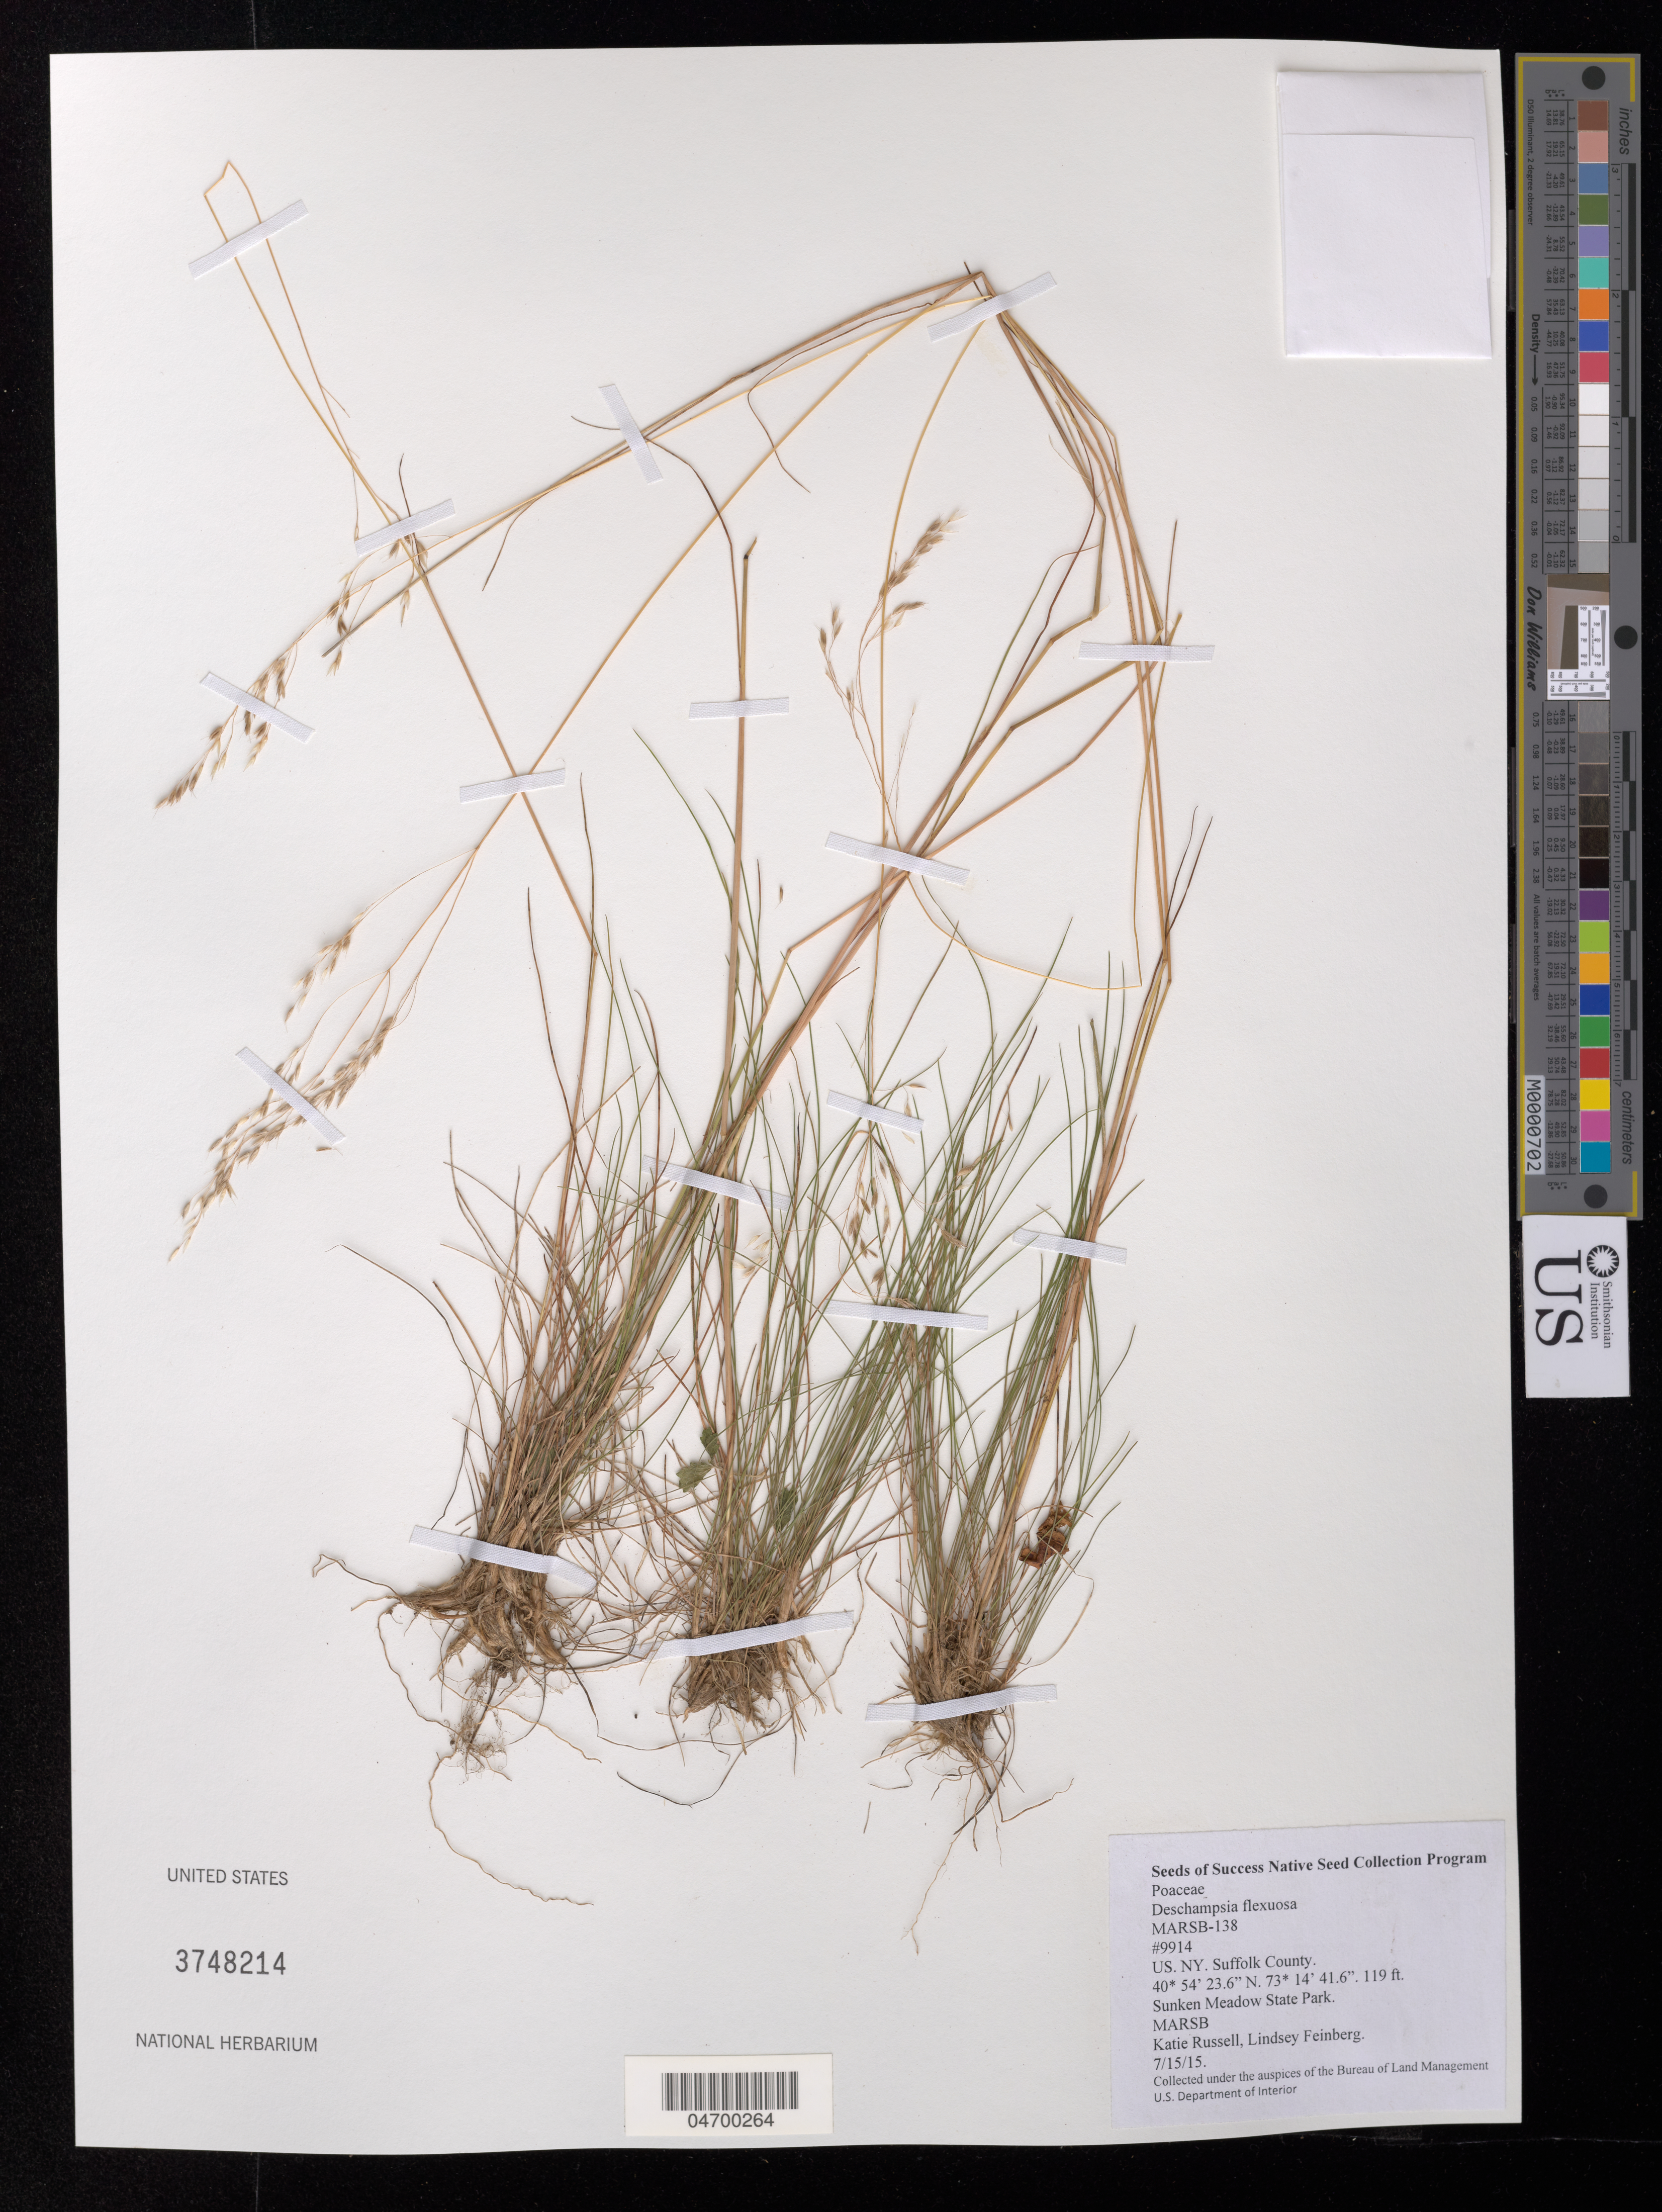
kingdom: Plantae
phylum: Tracheophyta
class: Liliopsida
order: Poales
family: Poaceae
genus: Deschampsia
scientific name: Deschampsia flexuosa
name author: (L.) Trin.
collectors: K. Russell & L. Feinberg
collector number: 9914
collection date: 2015-07-15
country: United States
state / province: New York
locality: Suffolk County. Sunken Meadow State Park. MARSB.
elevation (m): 36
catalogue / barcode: US 3748214